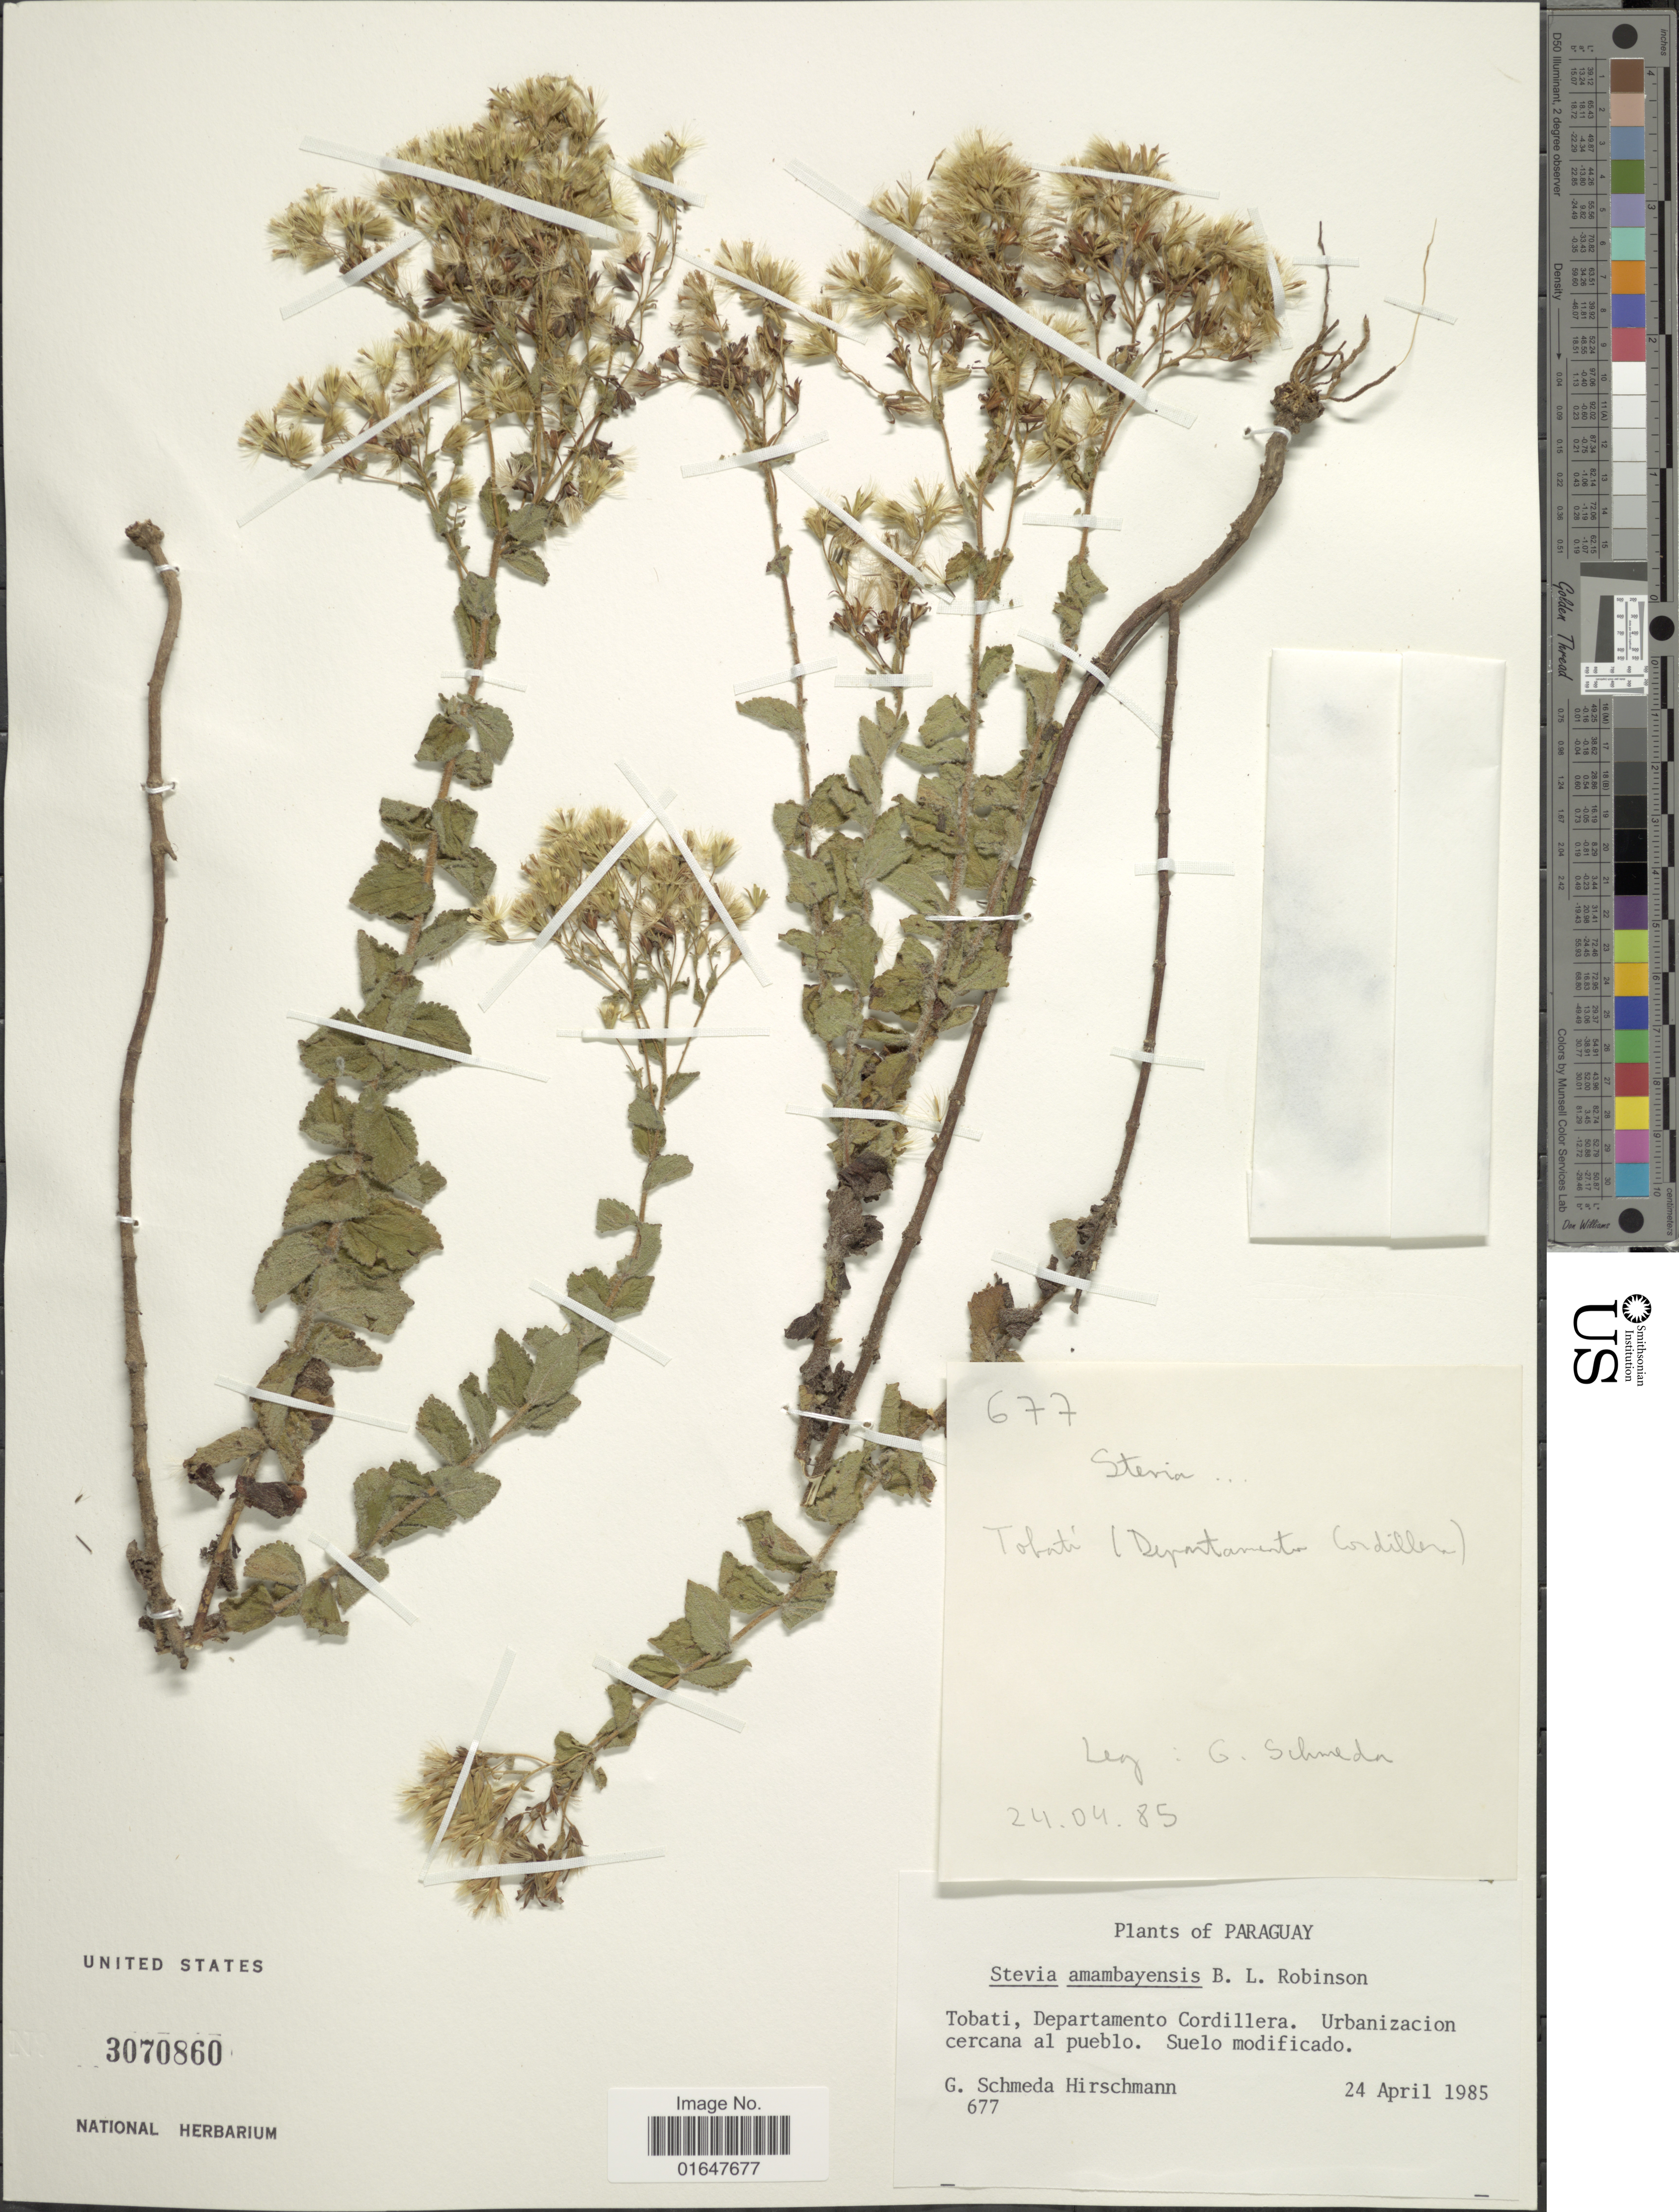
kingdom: Plantae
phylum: Tracheophyta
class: Magnoliopsida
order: Asterales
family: Asteraceae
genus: Stevia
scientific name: Stevia amambayensis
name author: B.L. Rob.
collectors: G. Hirschmann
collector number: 677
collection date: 1985-04-24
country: Paraguay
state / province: Cordillera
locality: Tobati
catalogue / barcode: US 3070860